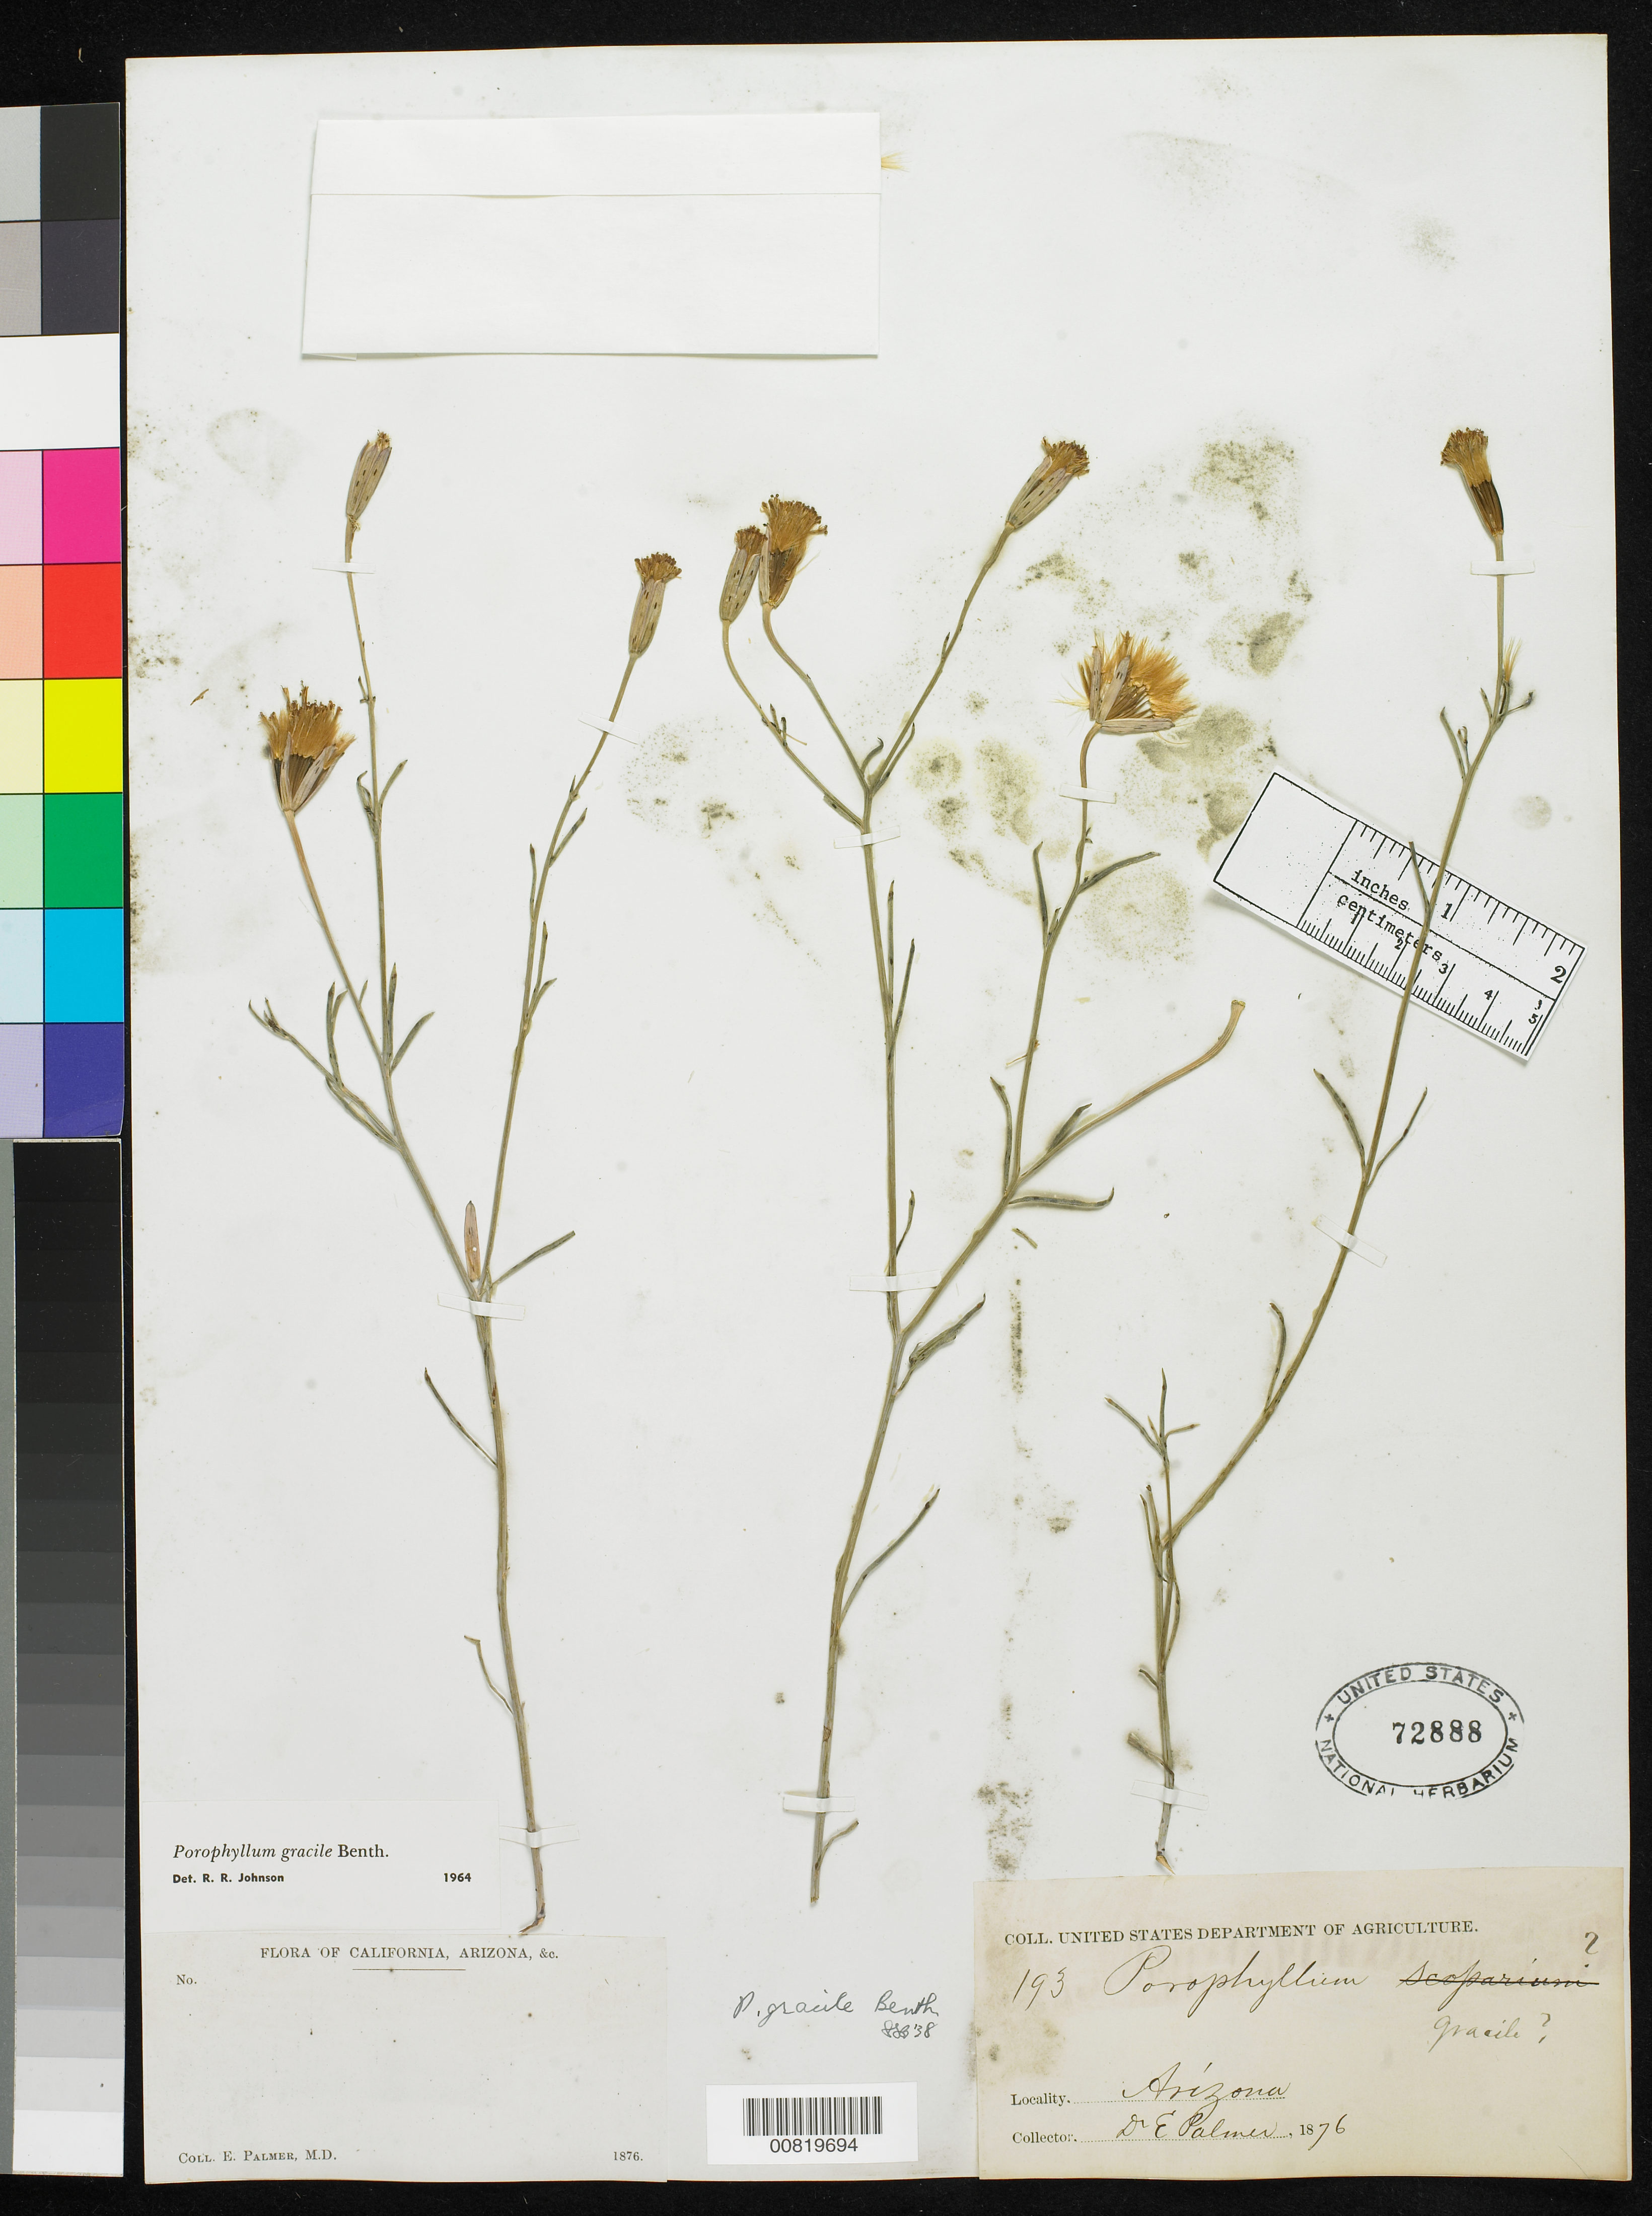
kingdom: Plantae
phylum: Tracheophyta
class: Magnoliopsida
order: Asterales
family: Asteraceae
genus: Porophyllum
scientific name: Porophyllum gracile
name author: Benth.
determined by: Johnson, R. R.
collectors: E. Palmer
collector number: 193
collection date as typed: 1876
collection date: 1876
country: United States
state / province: Arizona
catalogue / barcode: US 72888